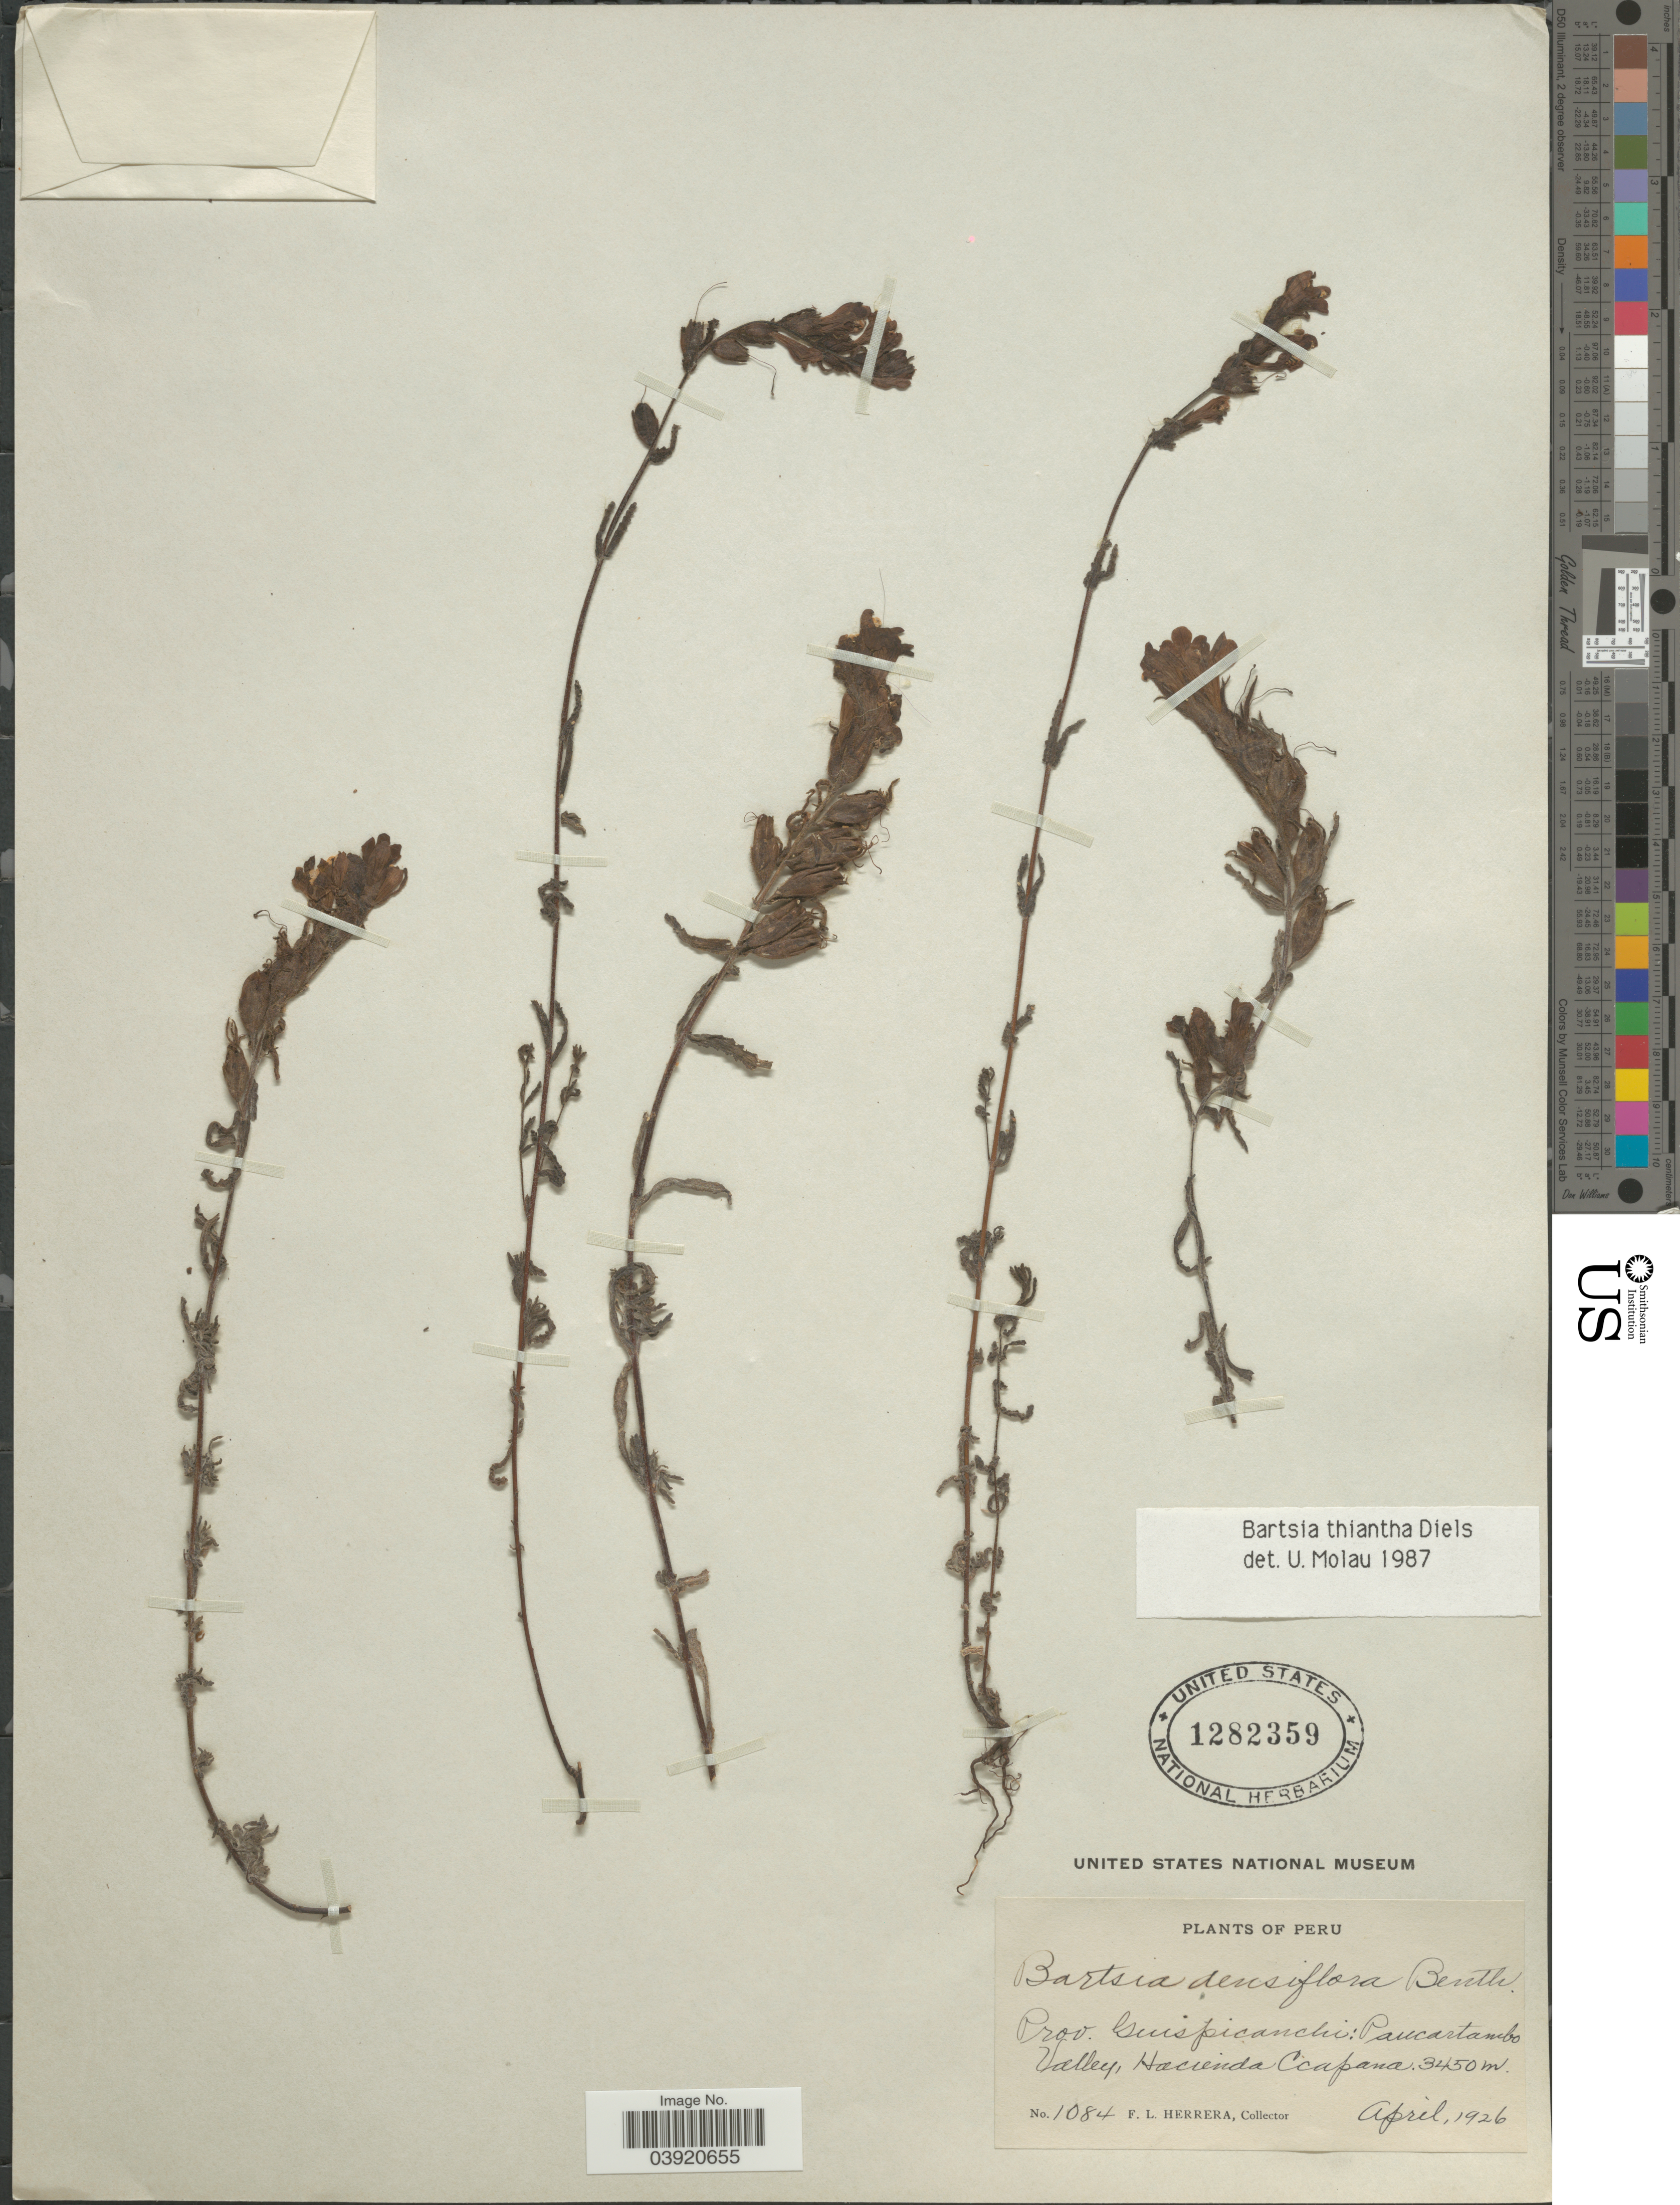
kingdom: Plantae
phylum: Tracheophyta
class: Magnoliopsida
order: Lamiales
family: Orobanchaceae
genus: Bartsia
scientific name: Bartsia thiantha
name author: Diels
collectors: F. L. Herrera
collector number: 1084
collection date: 1926-04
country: Peru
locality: Prov. Quispicanchi: Paucartambo Valley, Hacienda Ccapana.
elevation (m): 3450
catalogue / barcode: US 1282359